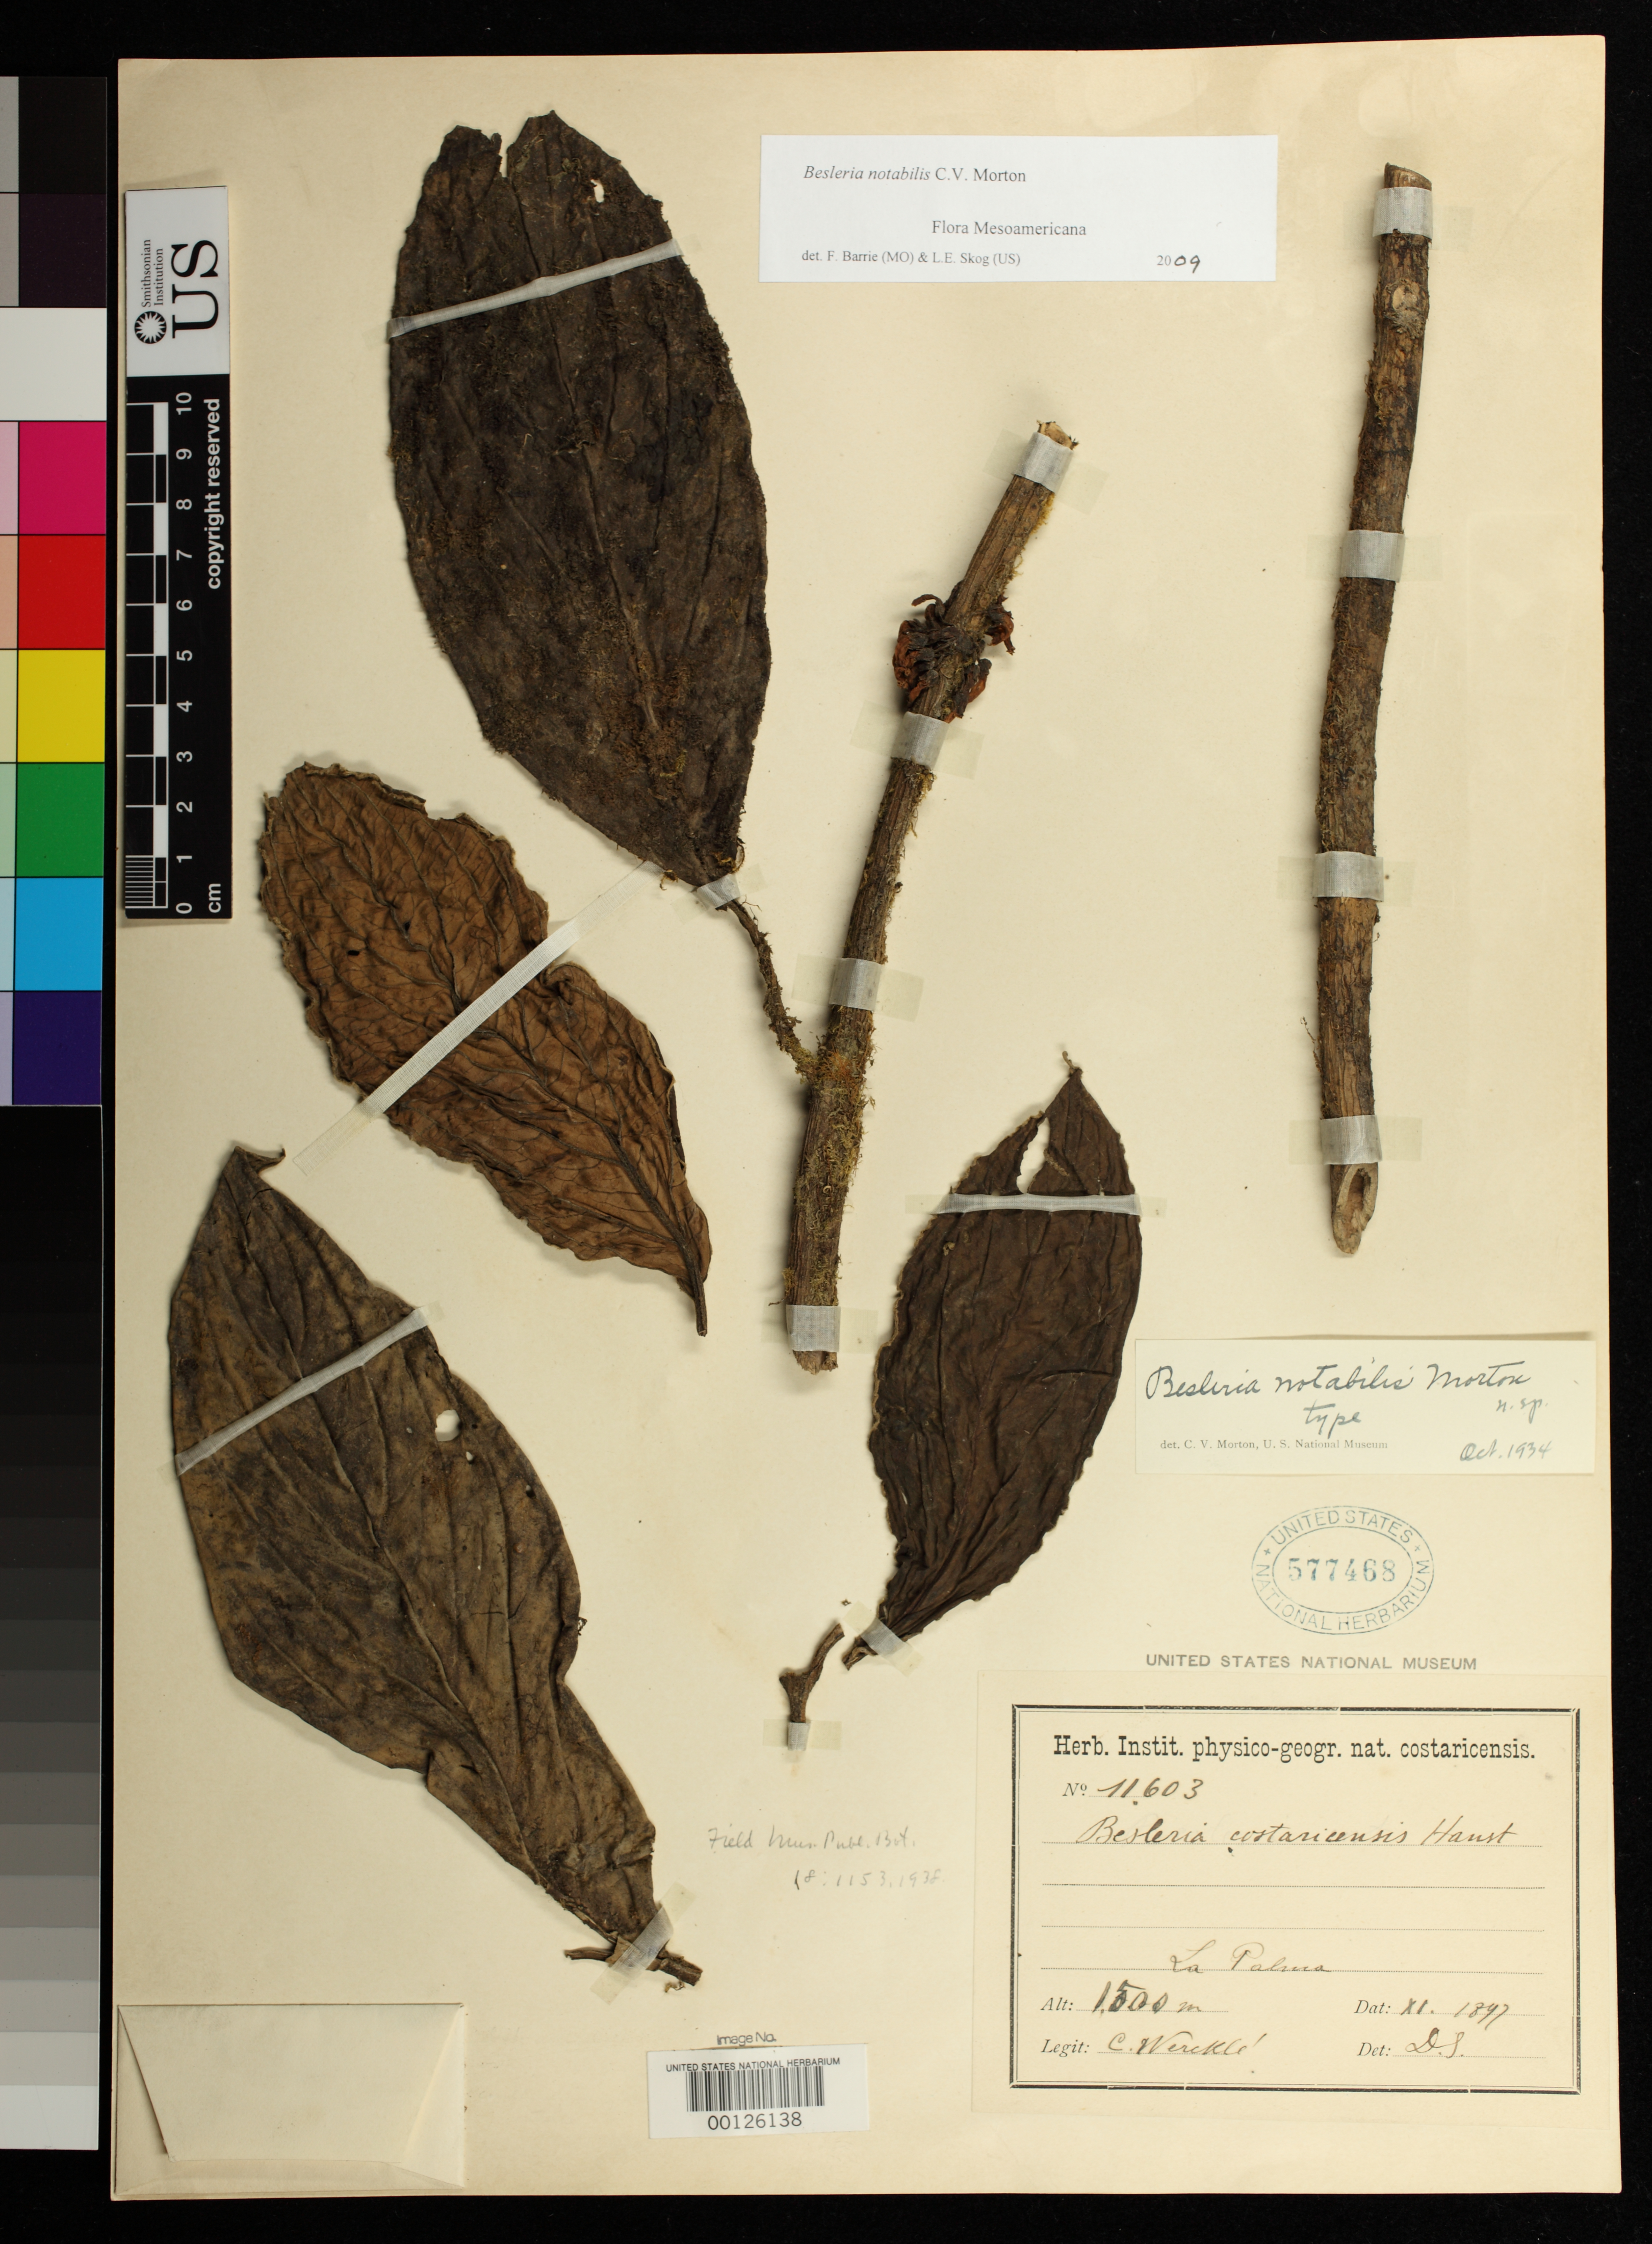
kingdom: Plantae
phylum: Tracheophyta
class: Magnoliopsida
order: Lamiales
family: Gesneriaceae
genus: Besleria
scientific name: Besleria notabilis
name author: C.V. Morton in Standl.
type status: Holotype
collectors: C. C Wercklé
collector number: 11603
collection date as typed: Nov 1897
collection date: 1897-11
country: Costa Rica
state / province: San José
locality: La Palma.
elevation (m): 1500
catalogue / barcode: US 577468